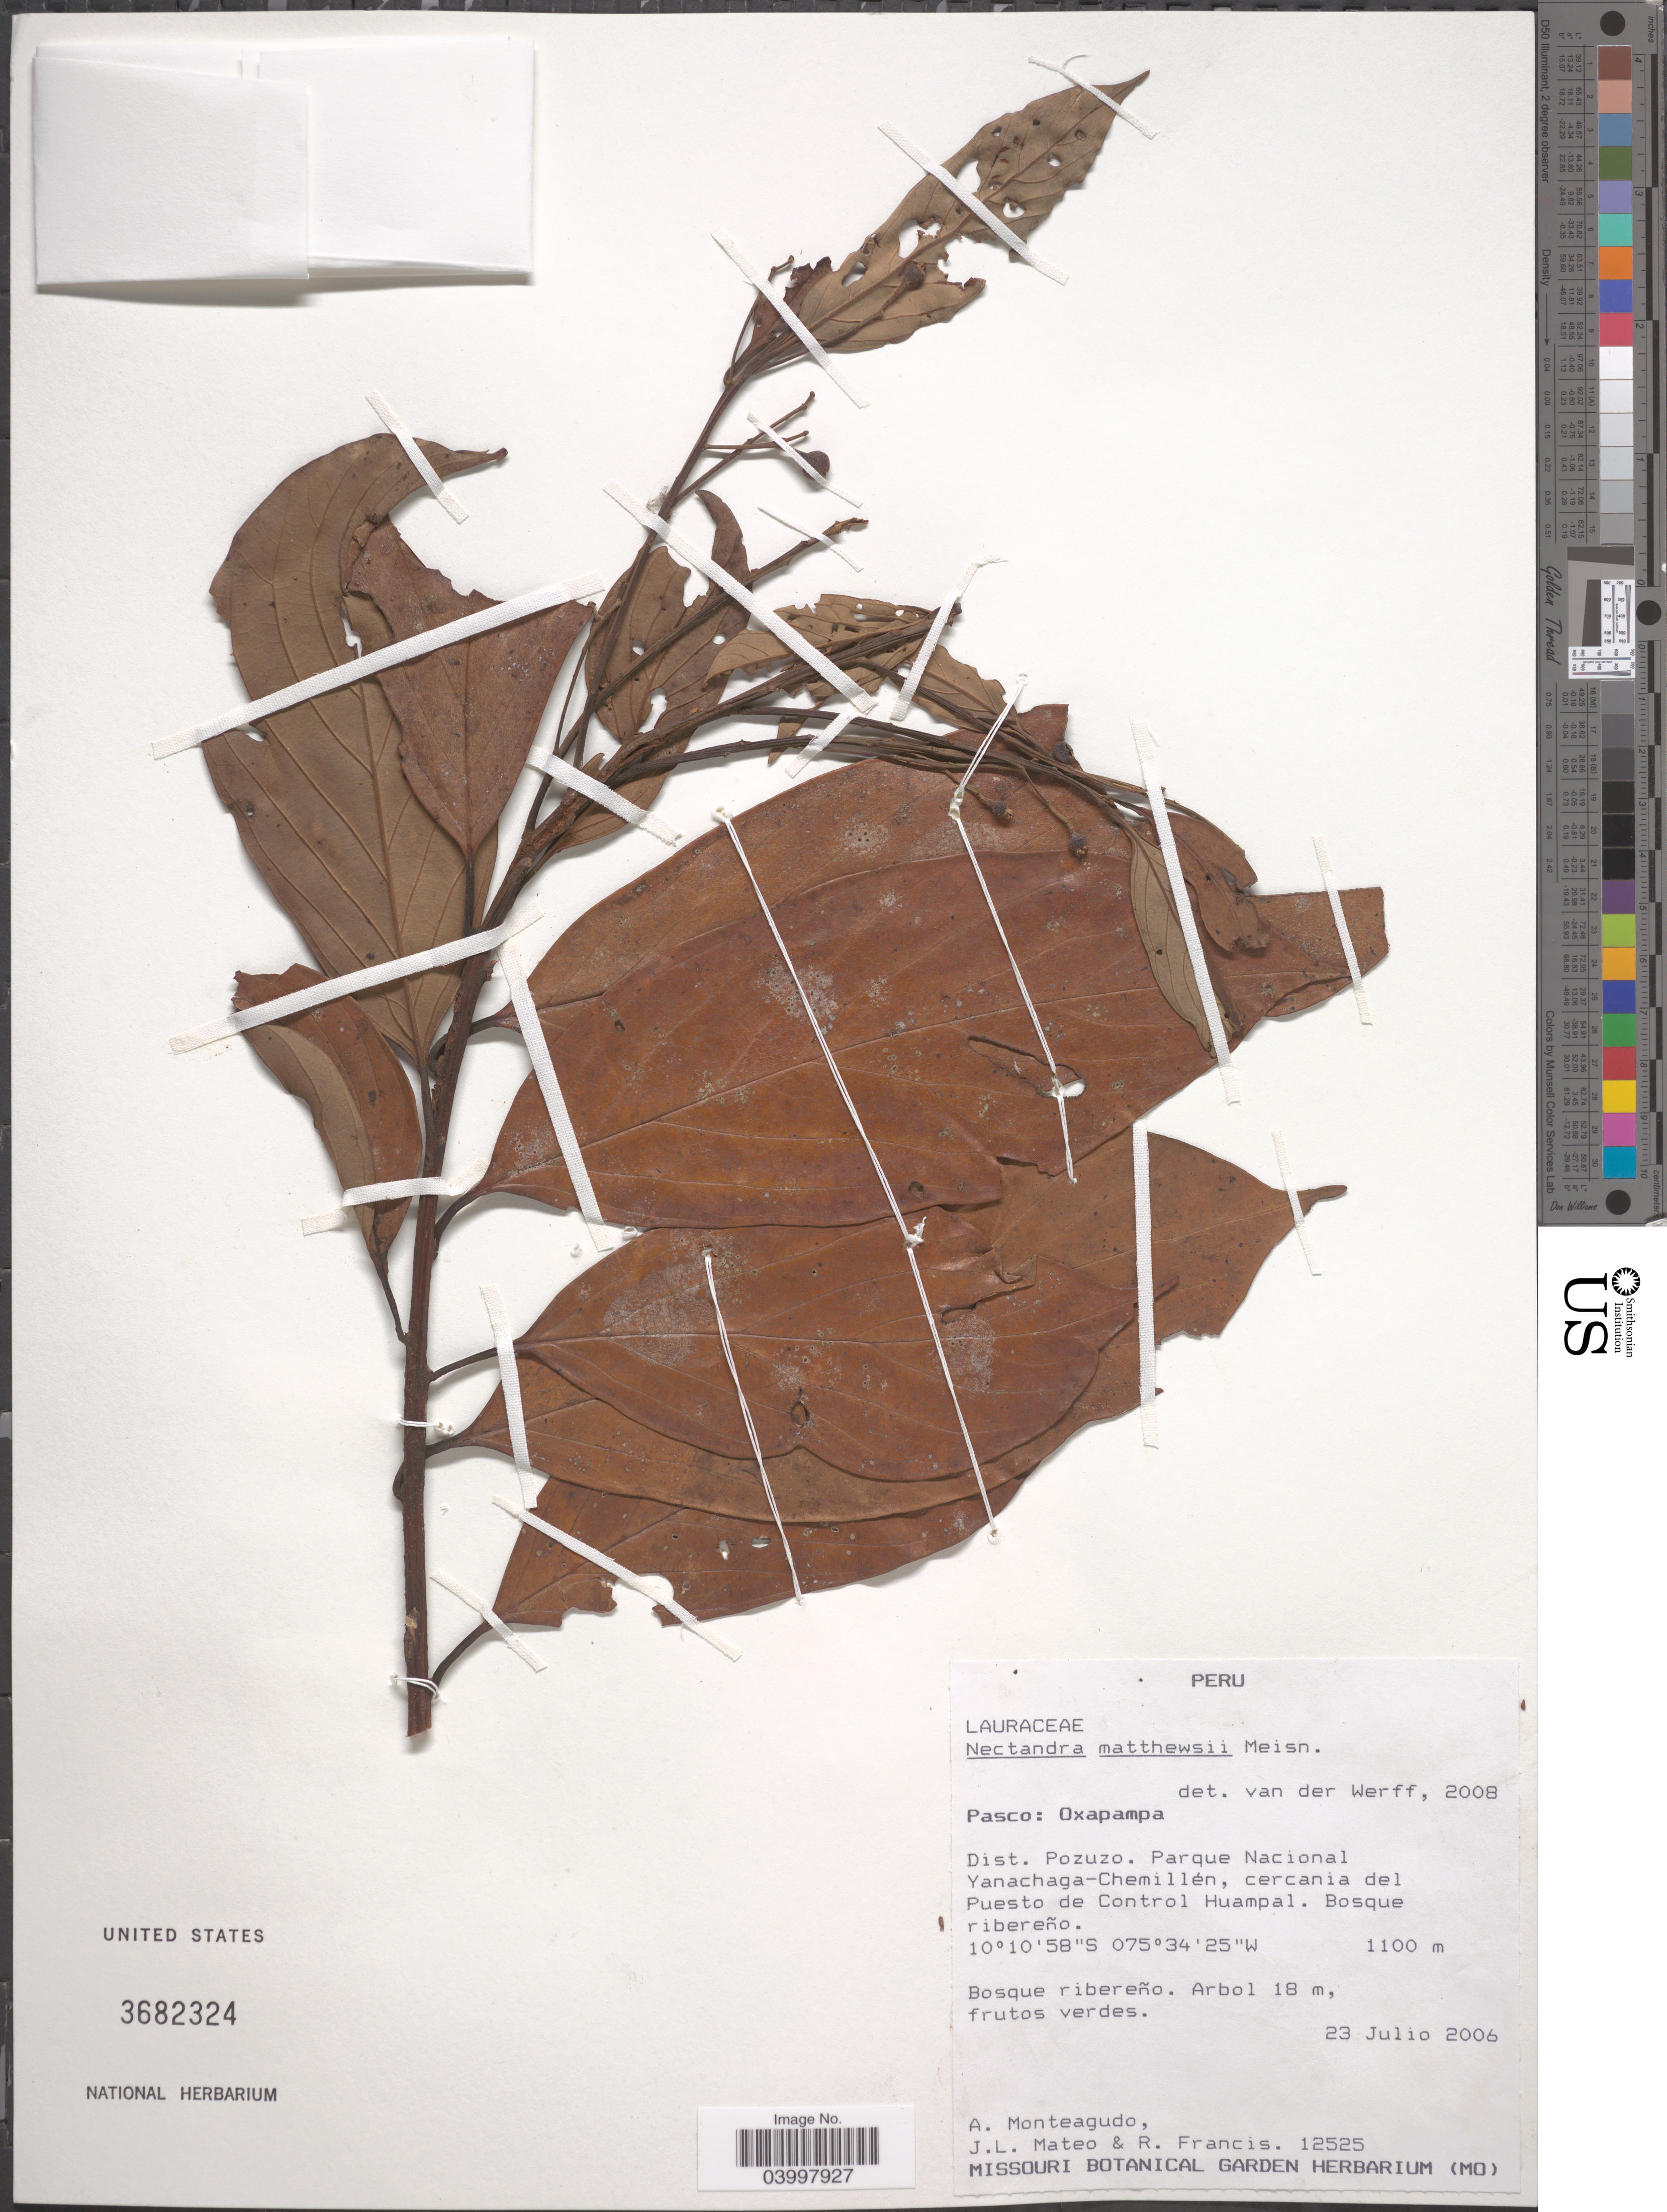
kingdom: Plantae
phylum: Tracheophyta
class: Magnoliopsida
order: Laurales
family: Lauraceae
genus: Nectandra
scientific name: Nectandra matthewsii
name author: Meisn.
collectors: A. Monteagudo, J. Mateo & R. Francis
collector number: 12525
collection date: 2006-07-23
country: Peru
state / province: Pasco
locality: Oxapampa. Dist. Pozuzo. Parque Nacional Yanachaga-Chemillén, cercania del Puesto de Control Huampal. Bosque ribereño.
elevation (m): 1100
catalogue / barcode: US 3682324